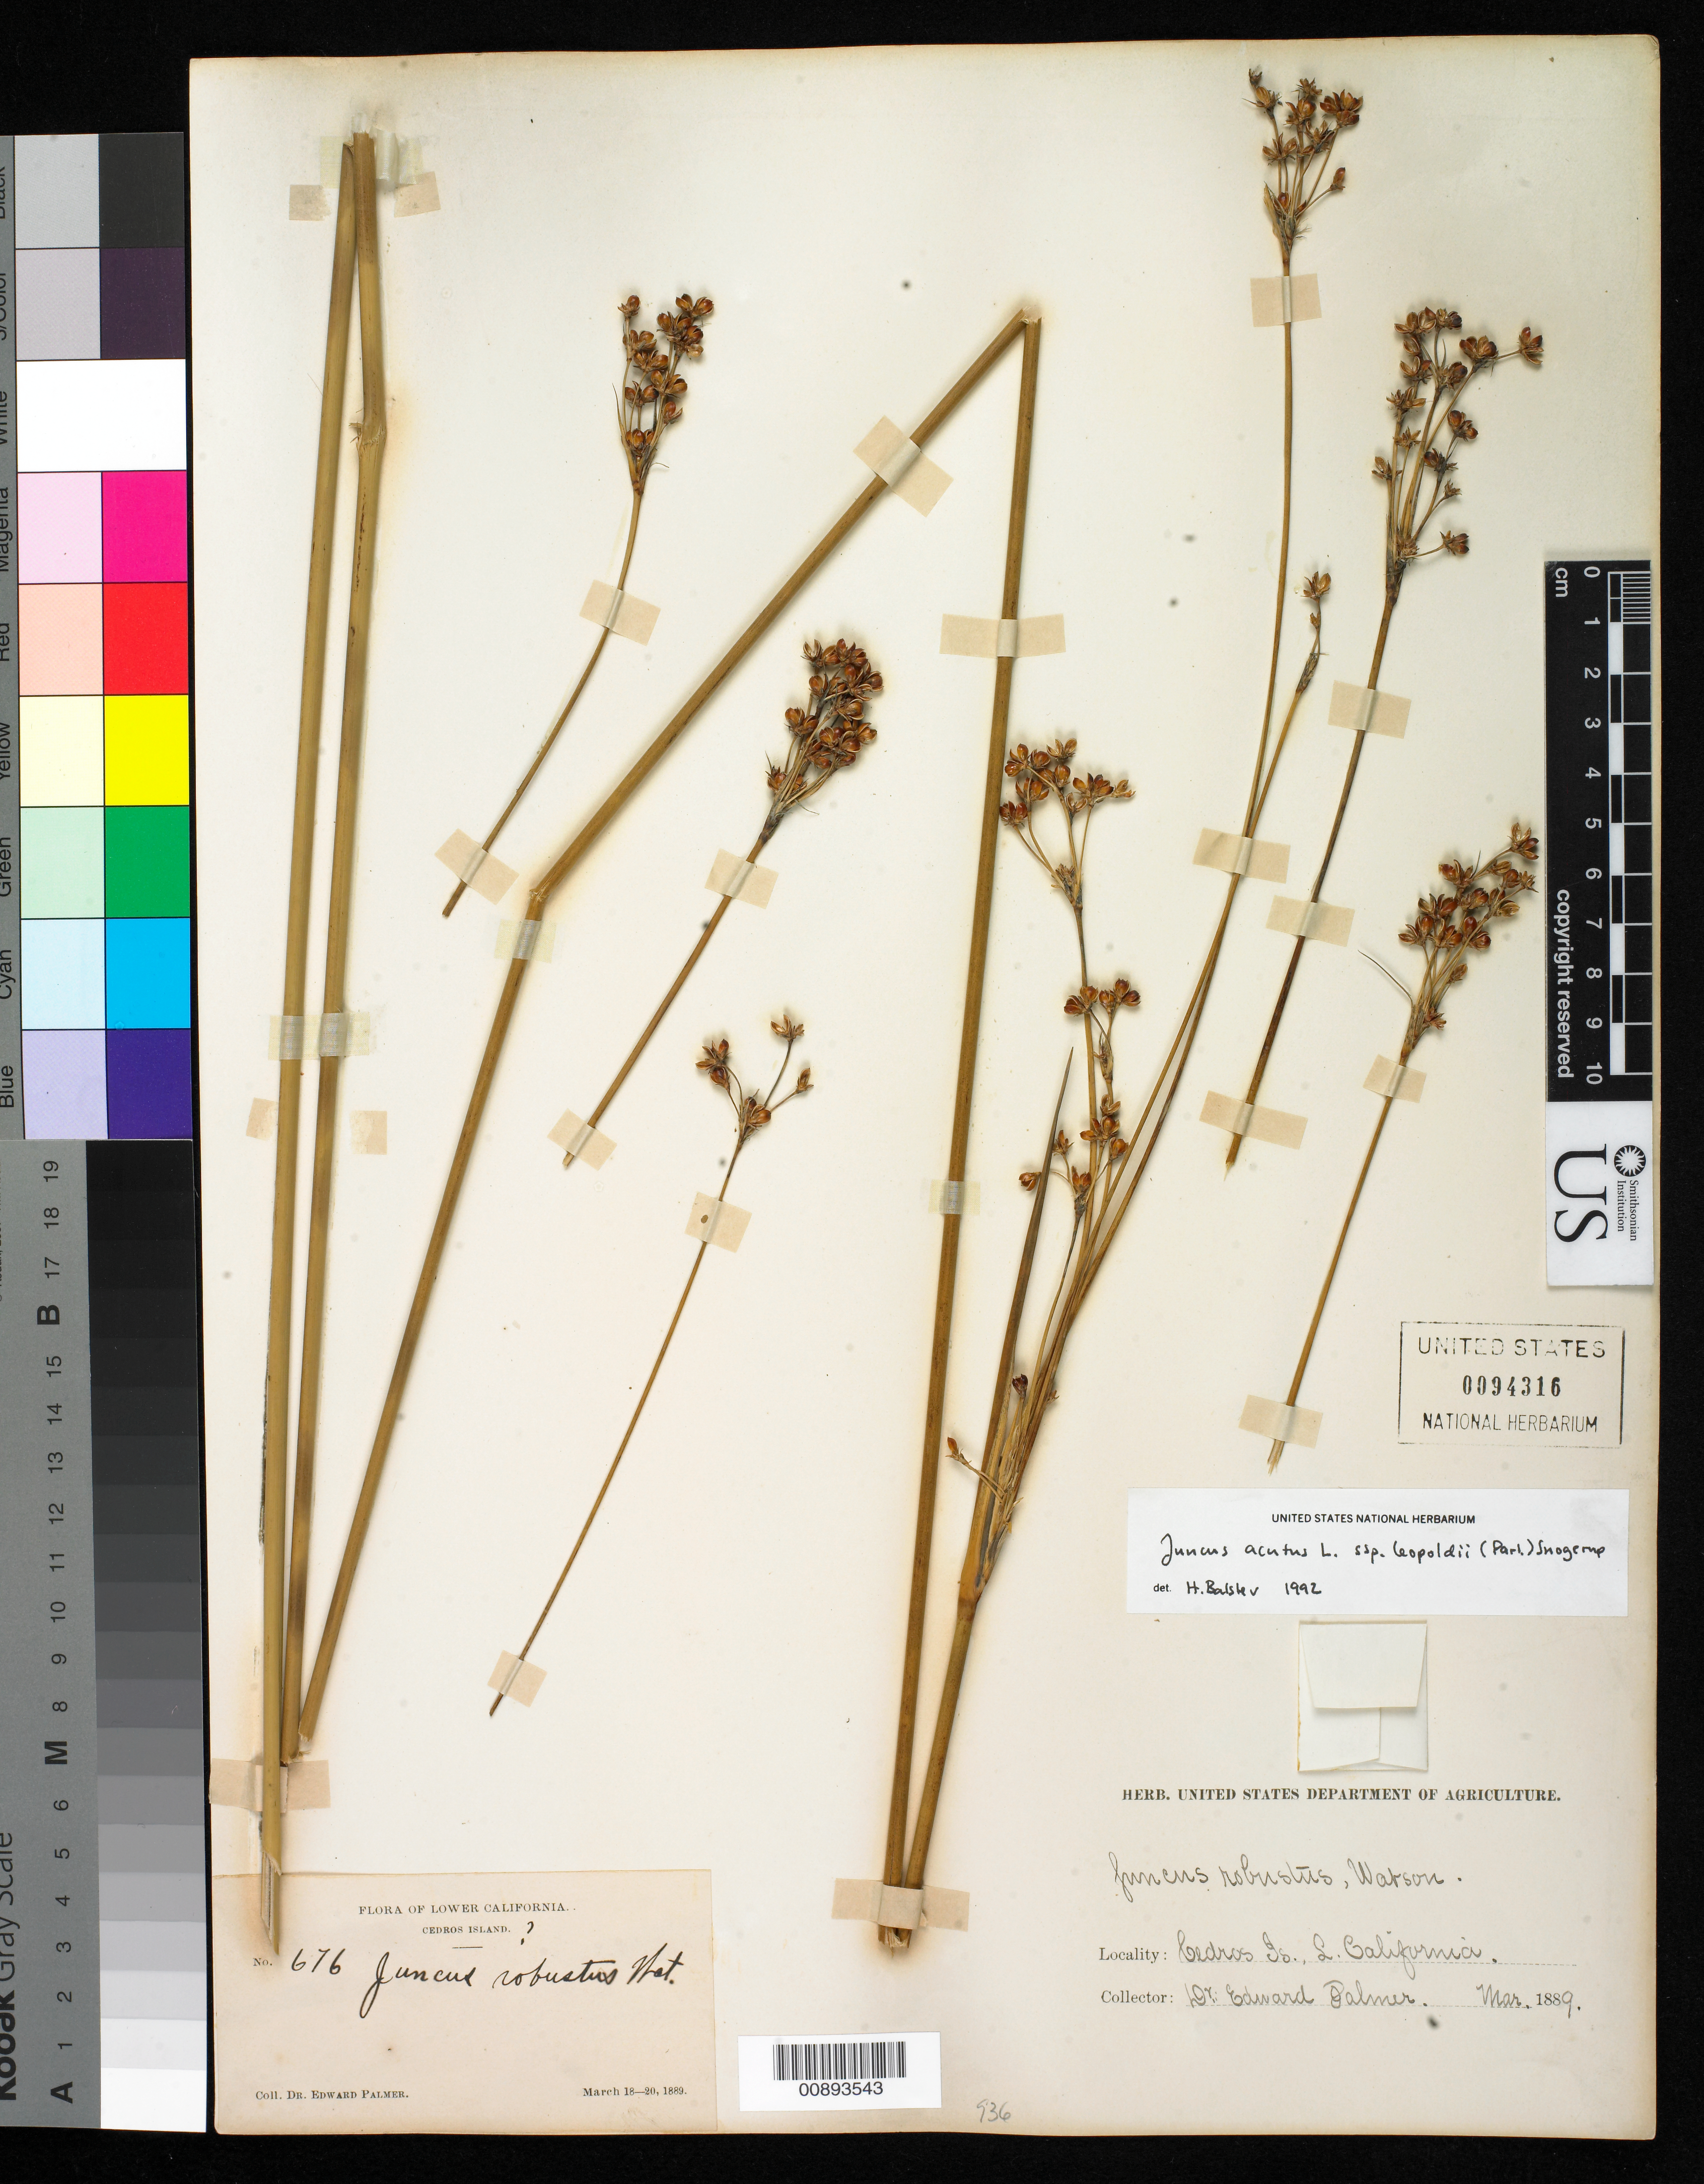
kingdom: Plantae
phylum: Tracheophyta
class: Liliopsida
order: Poales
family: Juncaceae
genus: Juncus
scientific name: Juncus acutus subsp. leopoldii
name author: (Parl.) Snogerup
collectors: E. Palmer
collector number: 676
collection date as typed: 18 Mar 1889 to 20 Mar 1889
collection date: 1889-03-18/1889-03-20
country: Mexico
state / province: Baja California Norte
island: Cedros I.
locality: Cedros Island, Baja California.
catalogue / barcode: US 94316